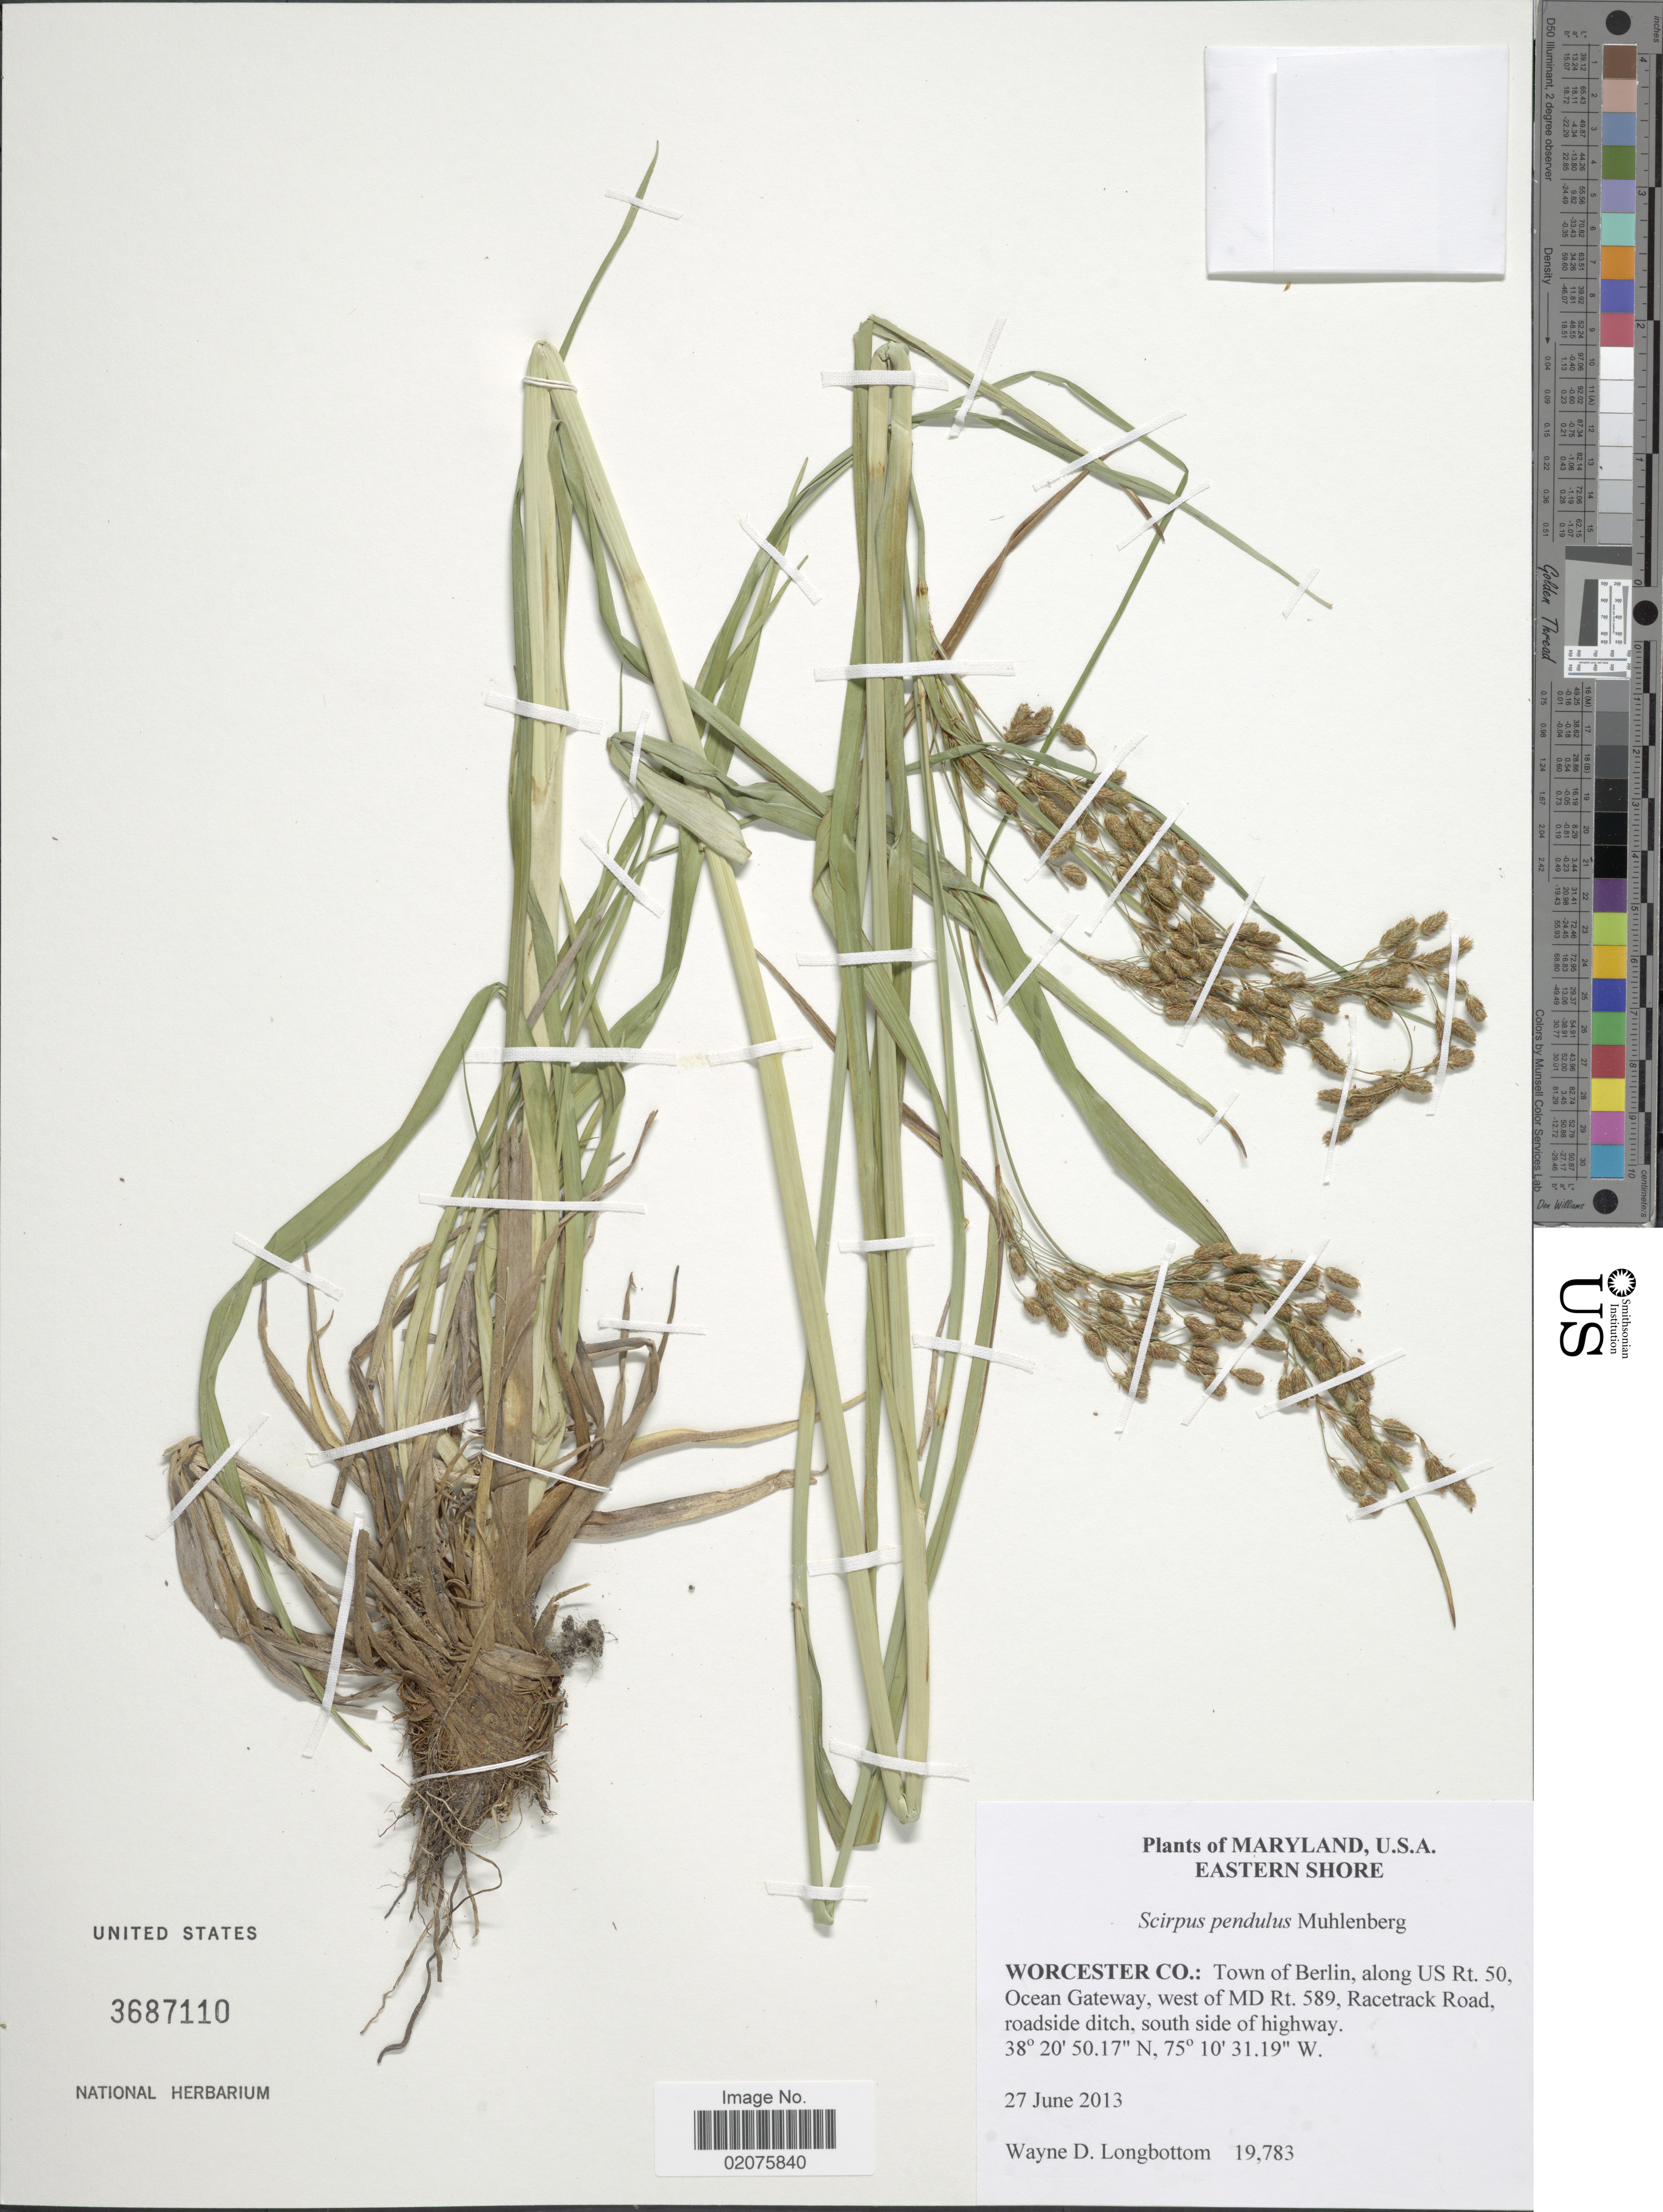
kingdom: Plantae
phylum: Tracheophyta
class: Liliopsida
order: Poales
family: Cyperaceae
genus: Scirpus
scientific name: Scirpus pendulus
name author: Muhl.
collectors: W. D. Longbottom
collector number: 19783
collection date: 2013-06-27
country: United States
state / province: Maryland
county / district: Worcester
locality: U.S.A. Eastern Shore. Worcester Co.: Town of Berlin, along US Rt. 50, Ocean Gateway, west of MD Rt. 589, Racetrack Road, roadside ditch, south side of highway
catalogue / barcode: US 3687110